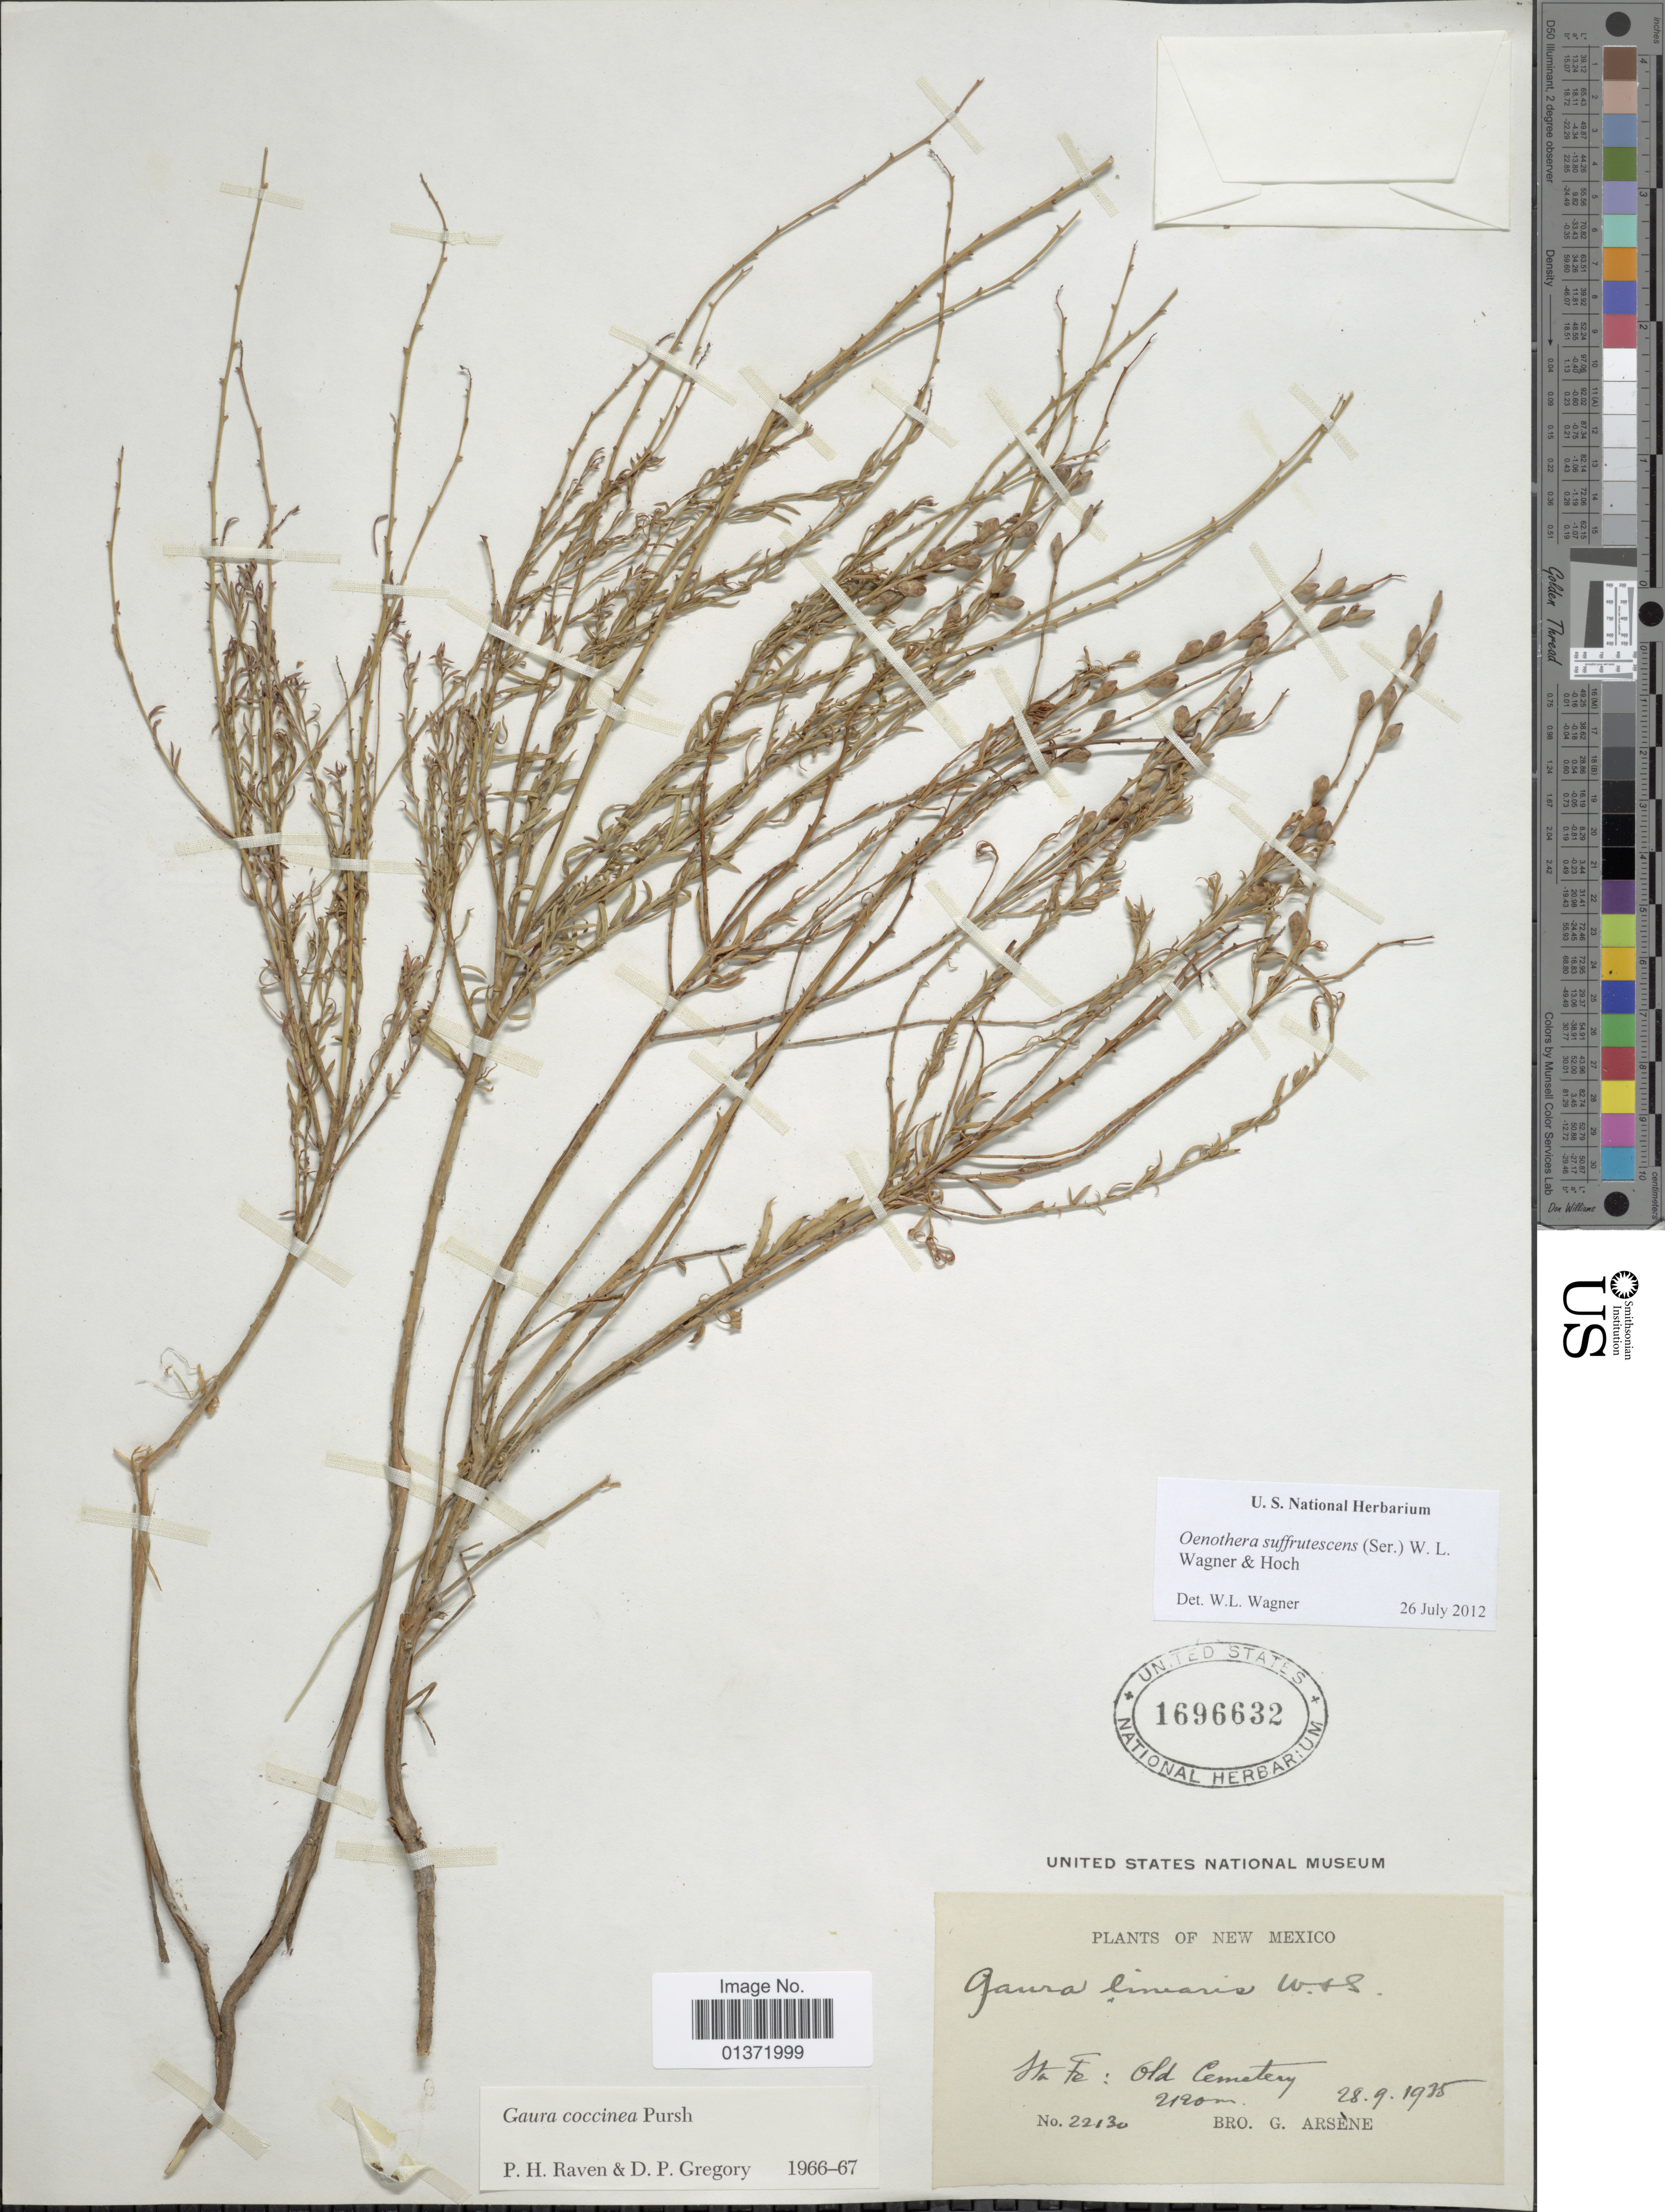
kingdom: Plantae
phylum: Tracheophyta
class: Magnoliopsida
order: Myrtales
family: Onagraceae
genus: Oenothera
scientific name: Oenothera suffrutescens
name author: (Ser.) W.L. Wagner & Hoch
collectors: Bro. G. Arsène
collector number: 22130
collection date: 1935-09-28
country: United States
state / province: New Mexico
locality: Sta Fe: old cemetery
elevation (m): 2120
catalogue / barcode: US 1696632